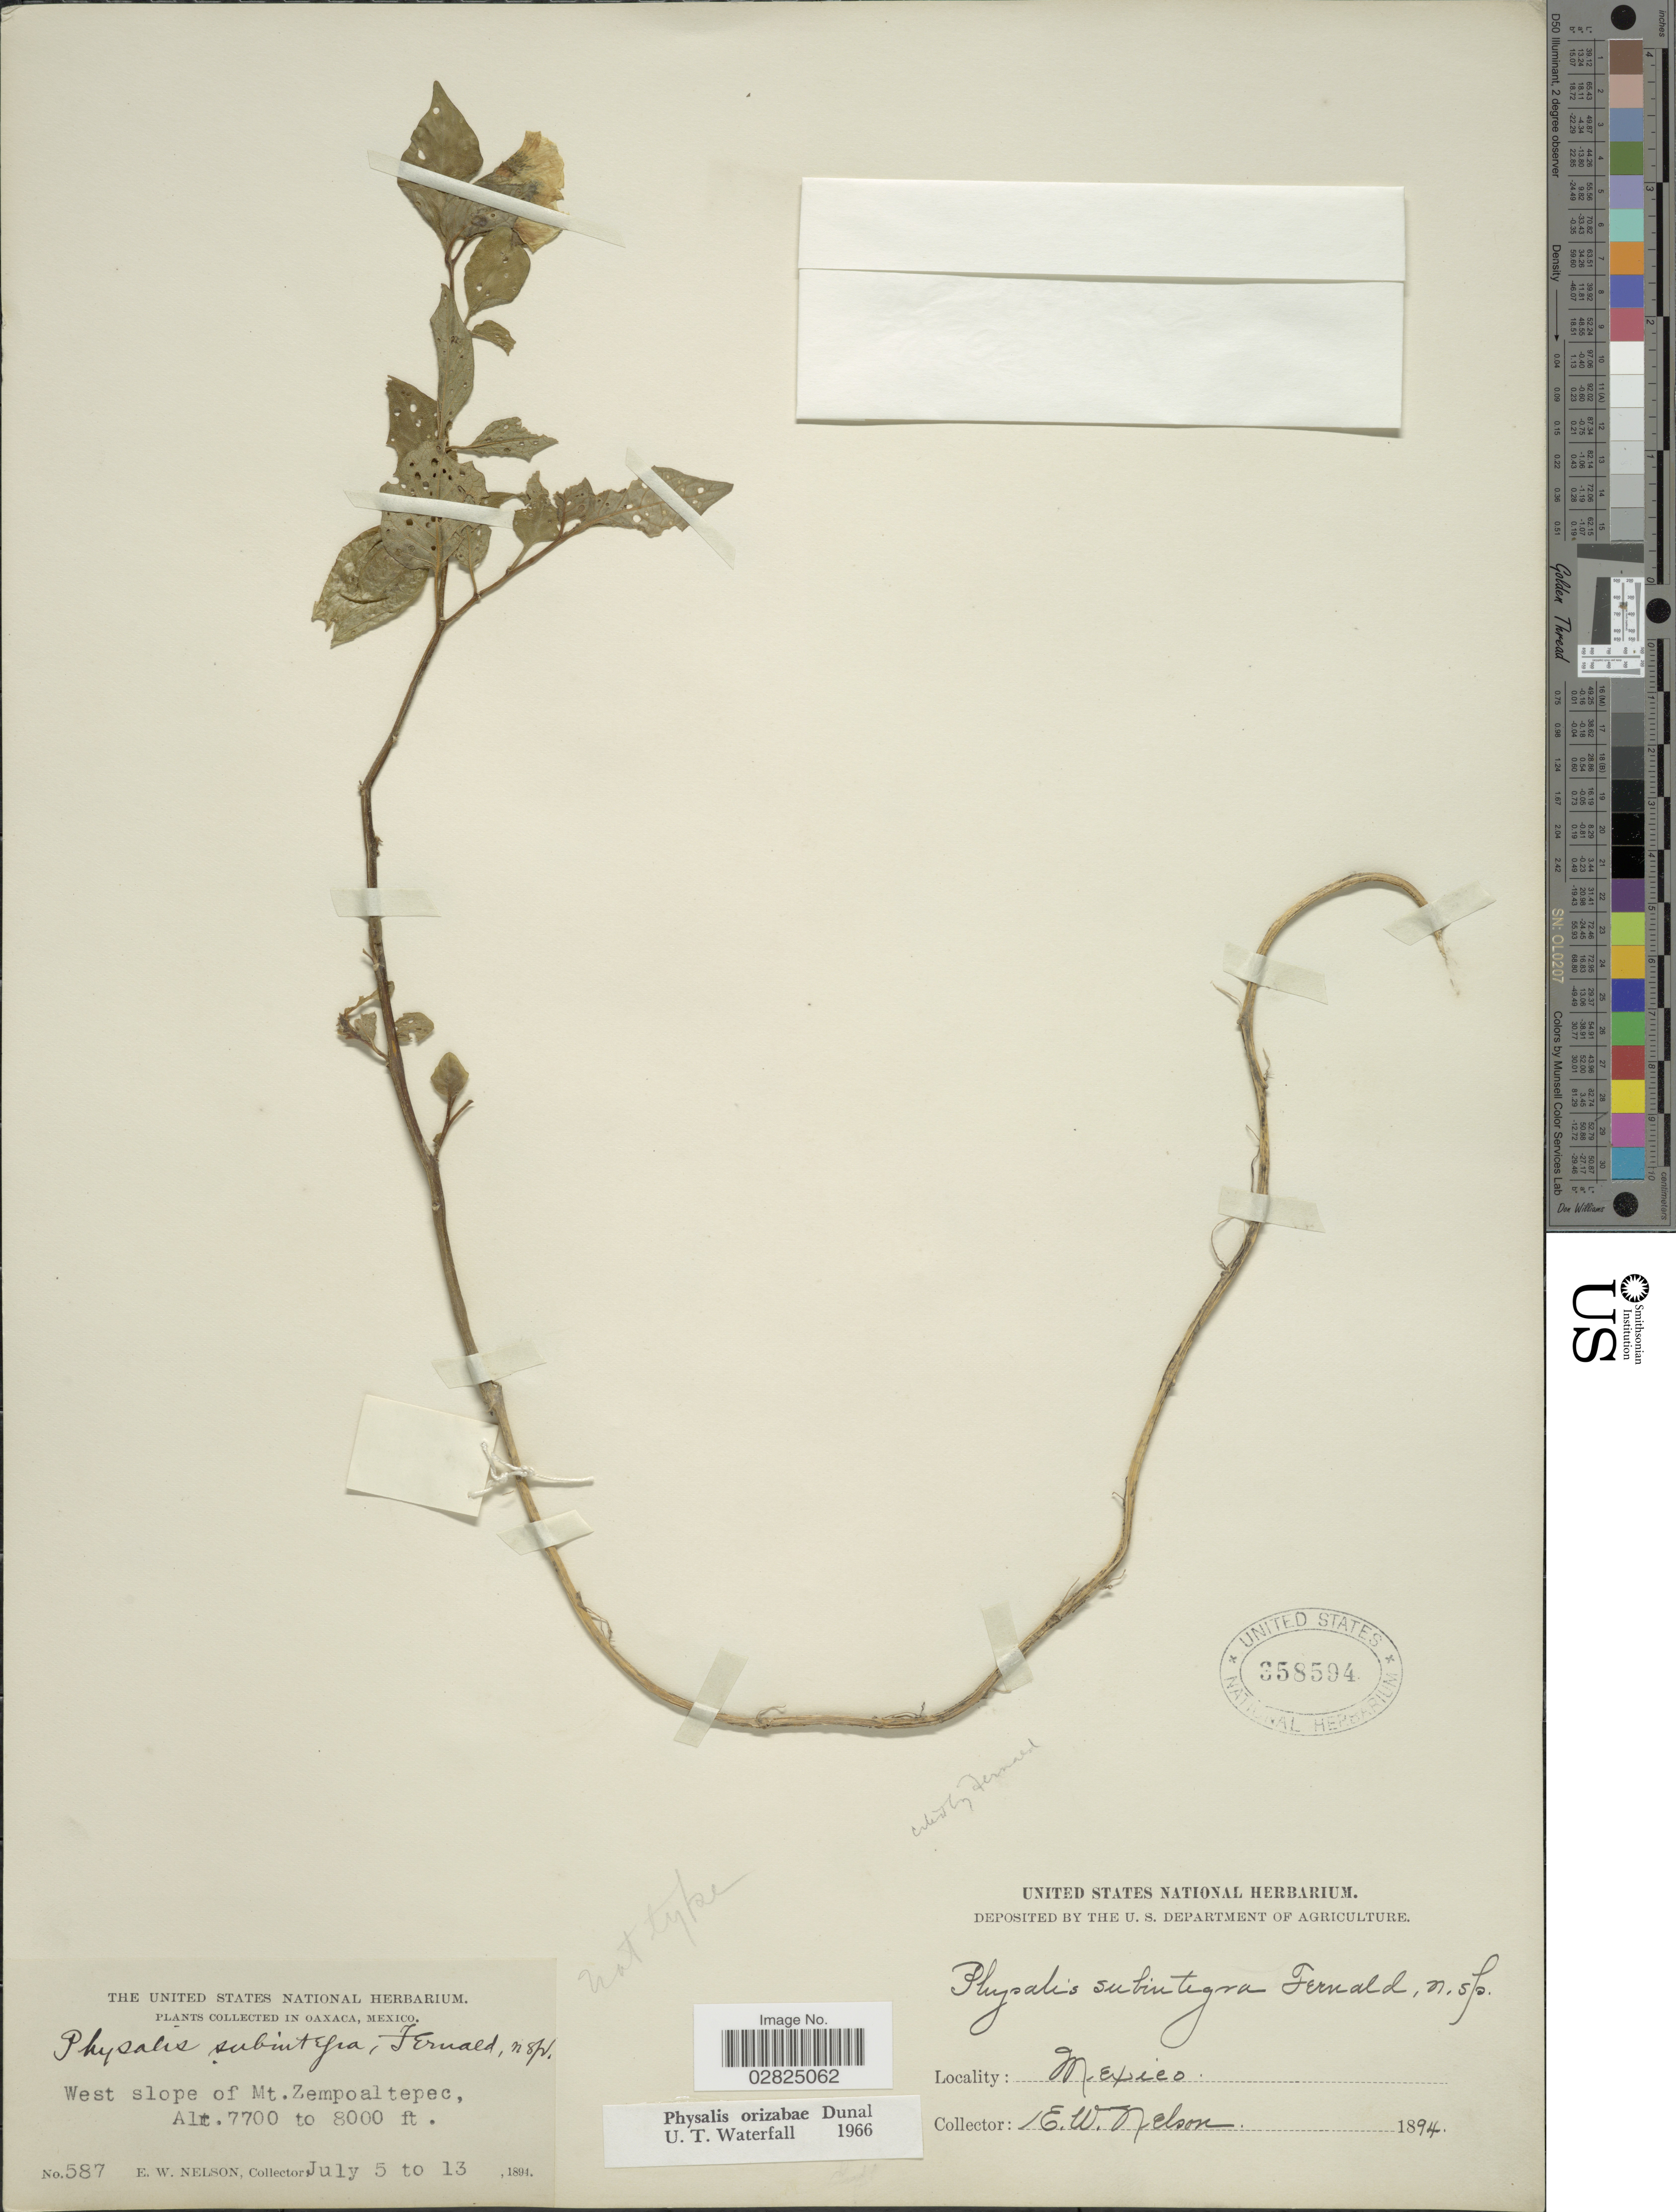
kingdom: Plantae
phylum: Tracheophyta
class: Magnoliopsida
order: Solanales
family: Solanaceae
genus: Physalis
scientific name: Physalis orizabae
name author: Dunal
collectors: E. W. Nelson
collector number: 587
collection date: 1894-07-05/1894-07-13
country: Mexico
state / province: Oaxaca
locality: West slope of Mt. Zempoaltepec.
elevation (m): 2347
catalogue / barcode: US 358594